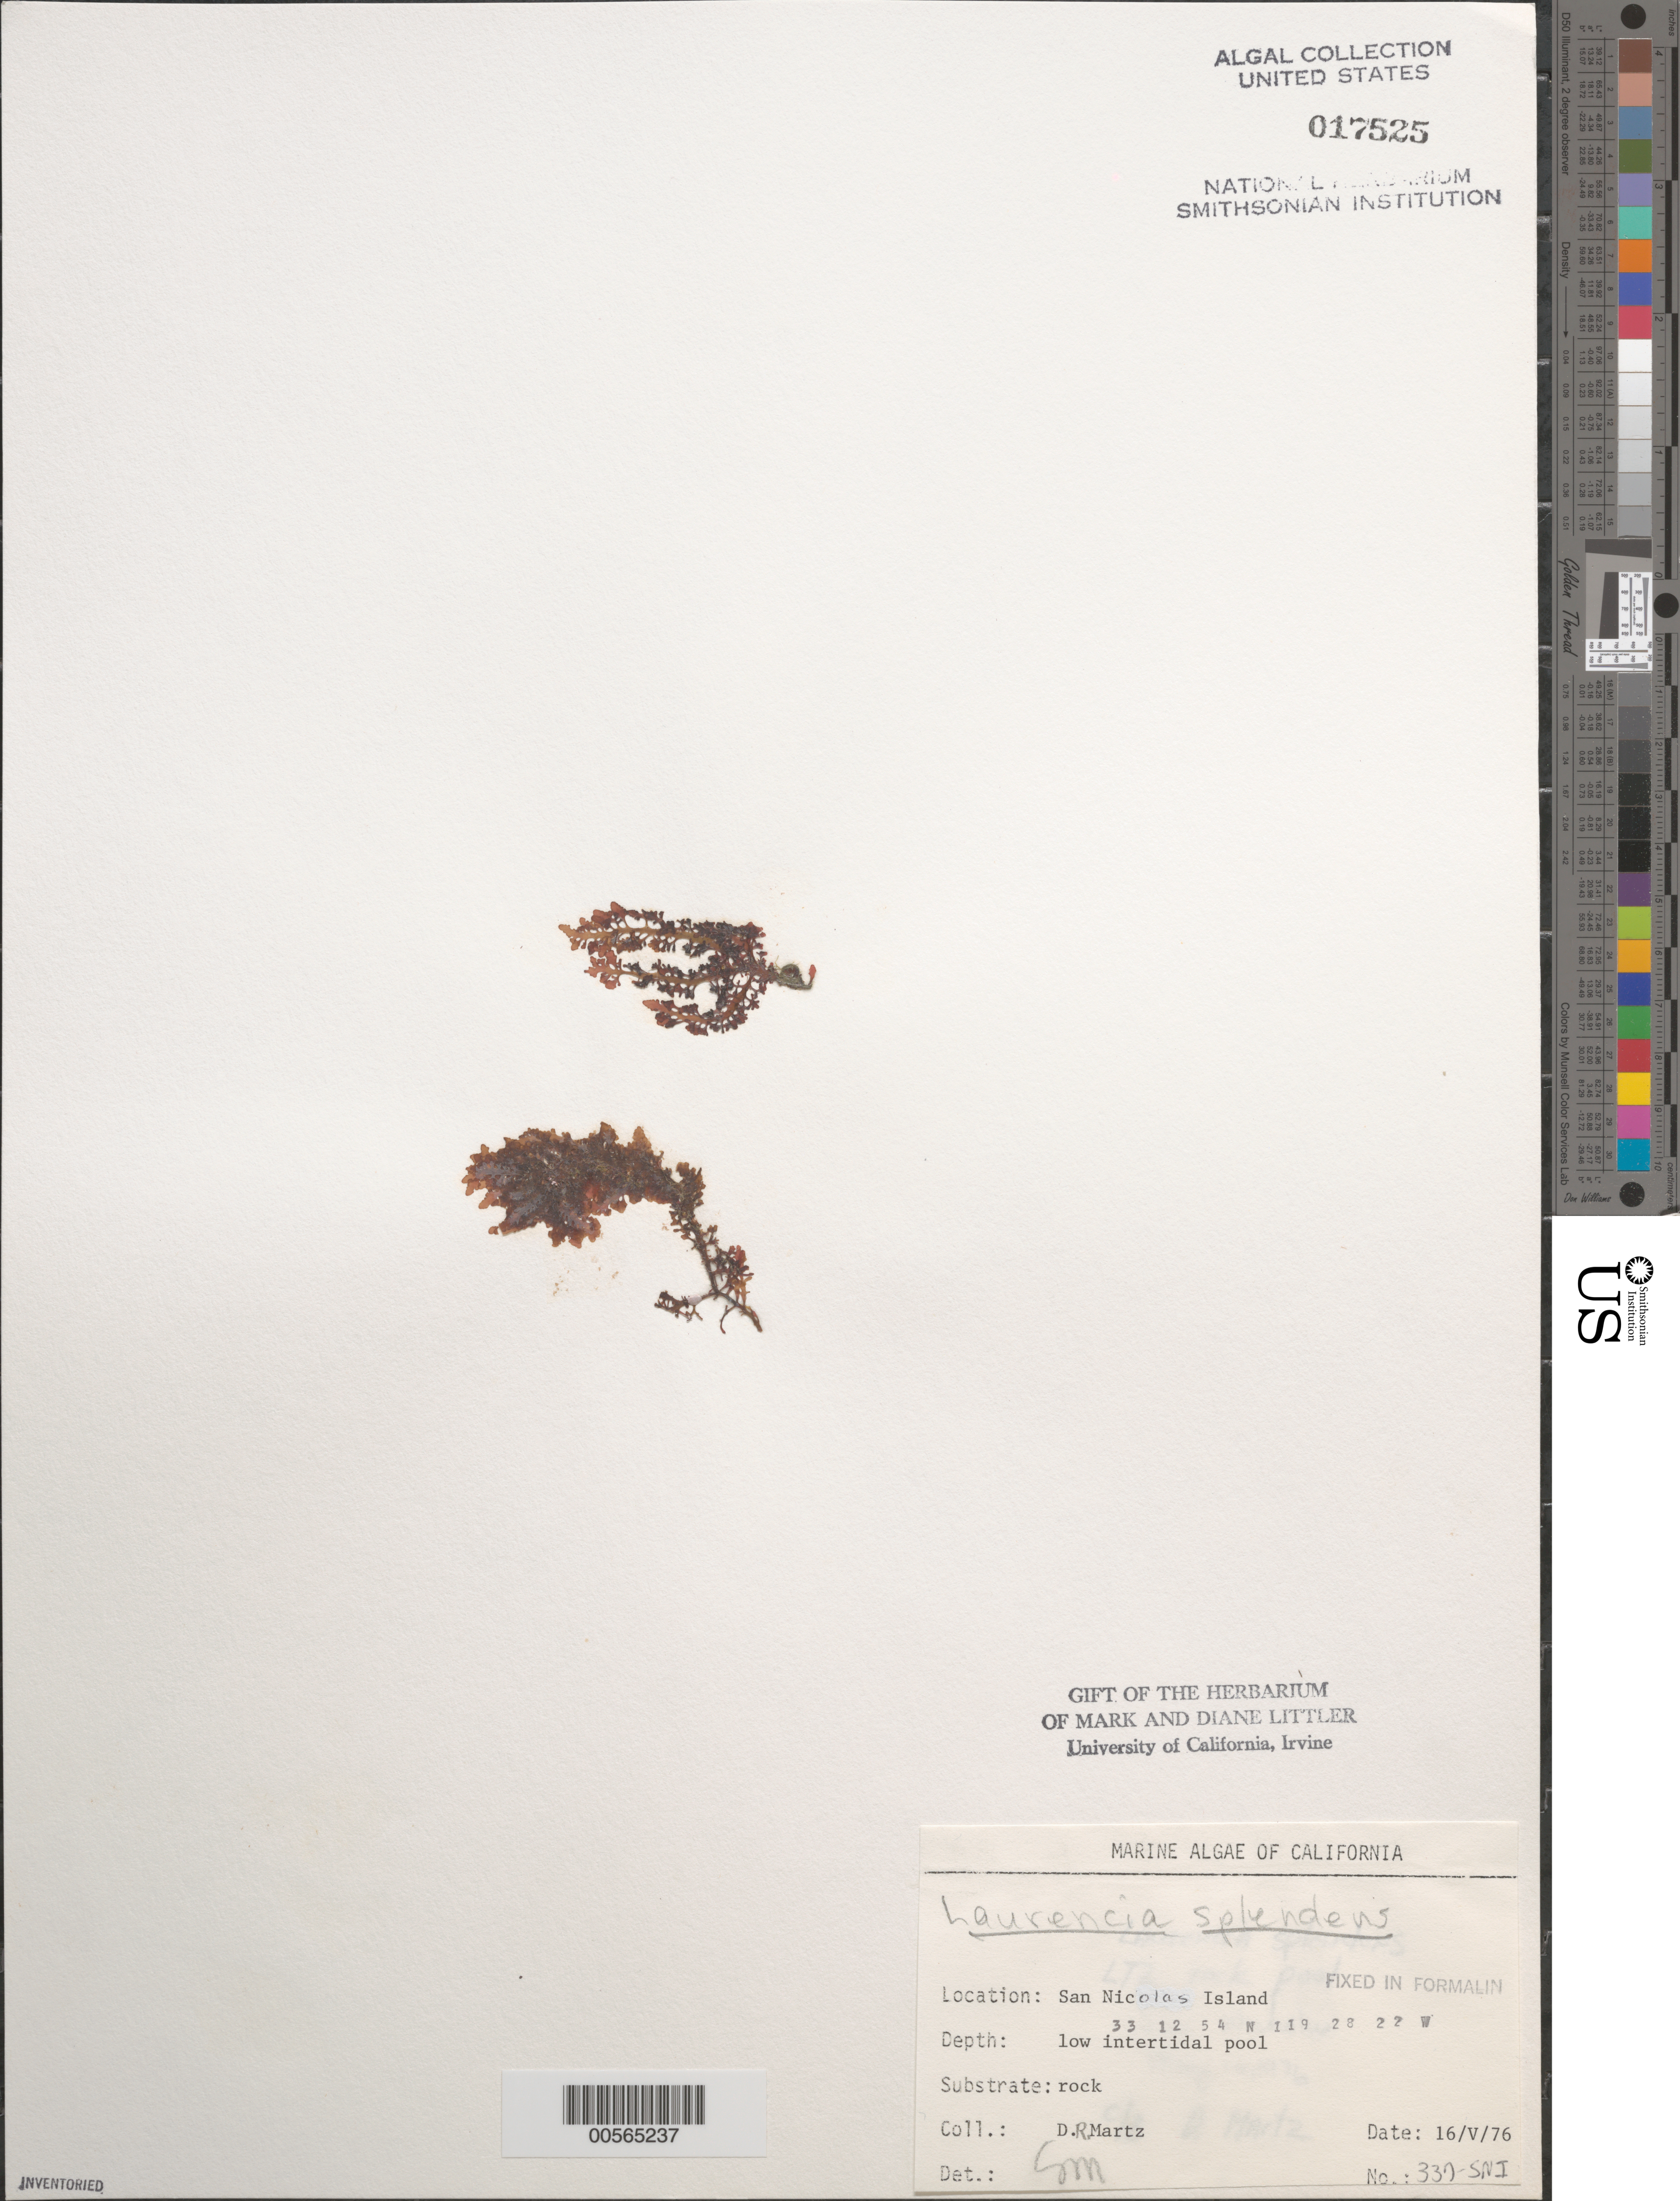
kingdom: Plantae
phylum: Rhodophyta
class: Florideophyceae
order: Ceramiales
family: Rhodomelaceae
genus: Osmundea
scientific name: Osmundea splendens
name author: (Hollenb.) K.W. Nam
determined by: Algae name updating Project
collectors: D. Martz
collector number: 337-sni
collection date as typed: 16 May 1976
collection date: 1976-05-16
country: United States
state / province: California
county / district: Ventura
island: San Nicolas Island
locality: Dutch Harbor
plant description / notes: BLM-SOCALBIGHT Rocky Intertidal Survey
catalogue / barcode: US 17525